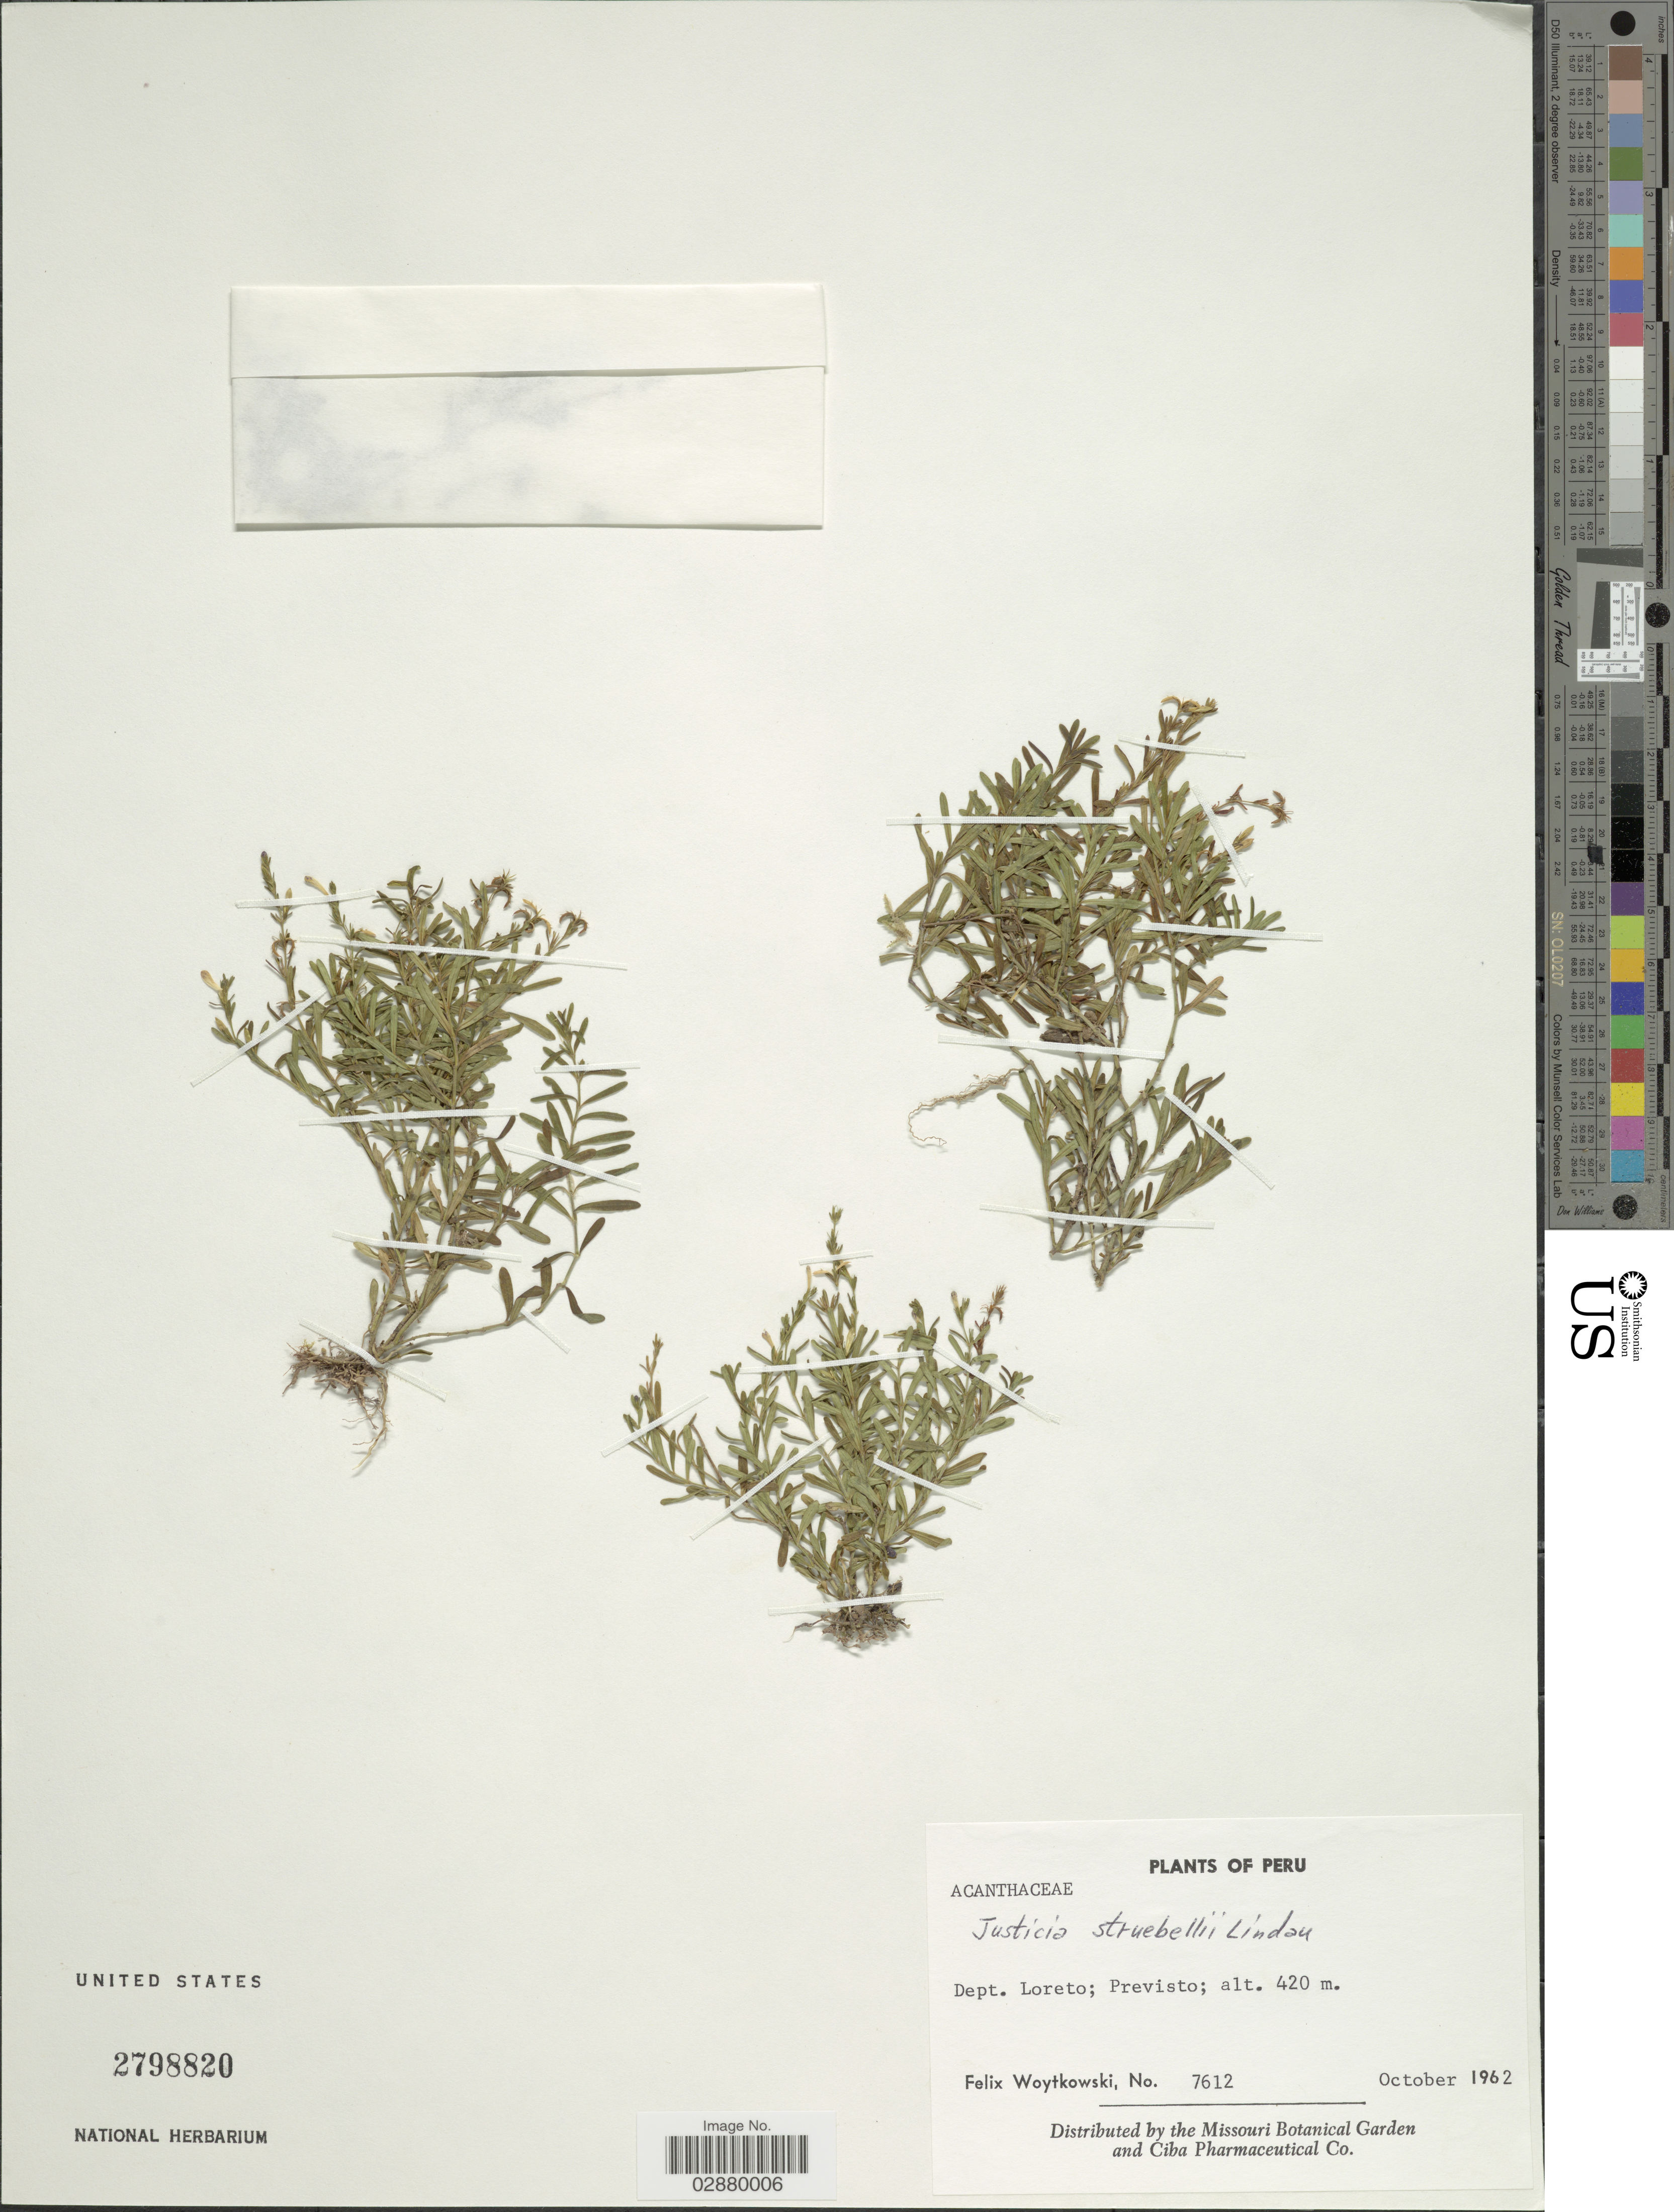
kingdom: Plantae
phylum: Tracheophyta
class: Magnoliopsida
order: Lamiales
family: Acanthaceae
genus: Justicia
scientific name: Justicia pectoralis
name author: Jacq.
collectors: F. Woytkowski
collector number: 7612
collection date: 1962-10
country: Peru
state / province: Loreto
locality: Dept. Loreto; Previsto.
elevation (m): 420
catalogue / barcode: US 2798820